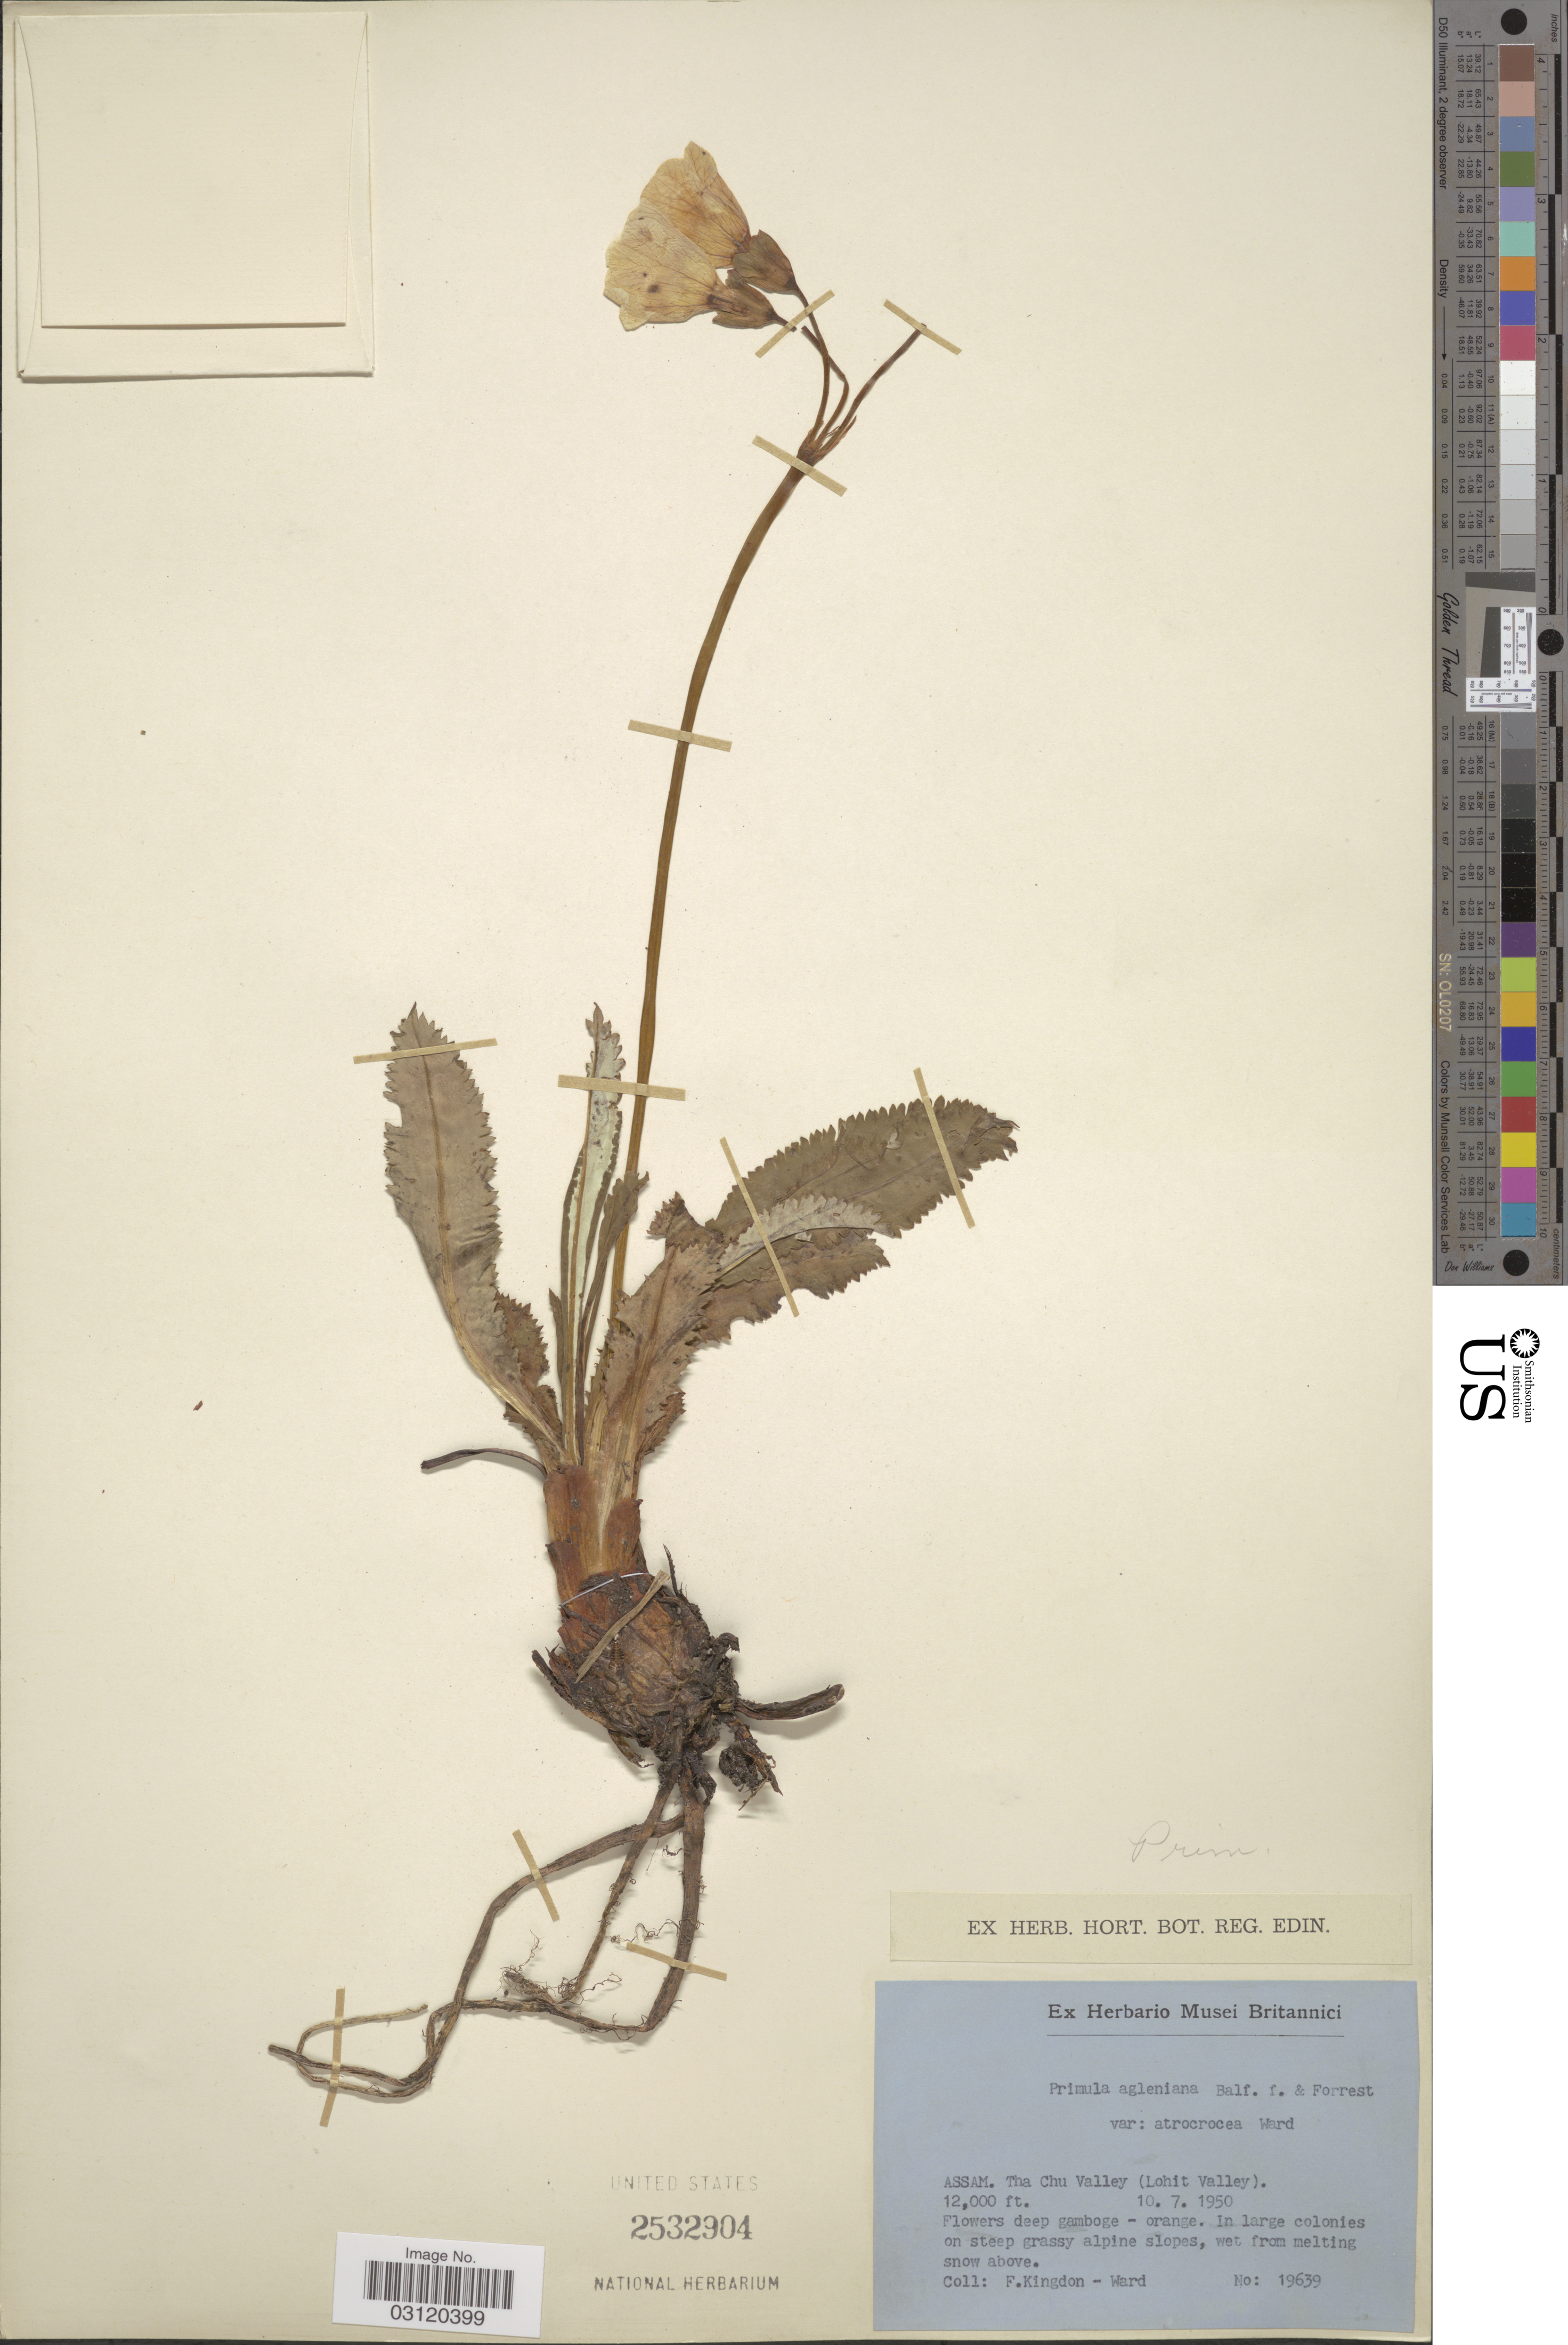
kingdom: Plantae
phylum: Tracheophyta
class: Magnoliopsida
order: Ericales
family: Primulaceae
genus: Primula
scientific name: Primula agleniana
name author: Balf. f. & Forrest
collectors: F. Kingdon Ward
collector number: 19639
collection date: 1950-07-10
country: India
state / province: Assam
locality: Assam: Tha Chu Valley (Lohit Valley).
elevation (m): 3658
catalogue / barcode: US 2532904